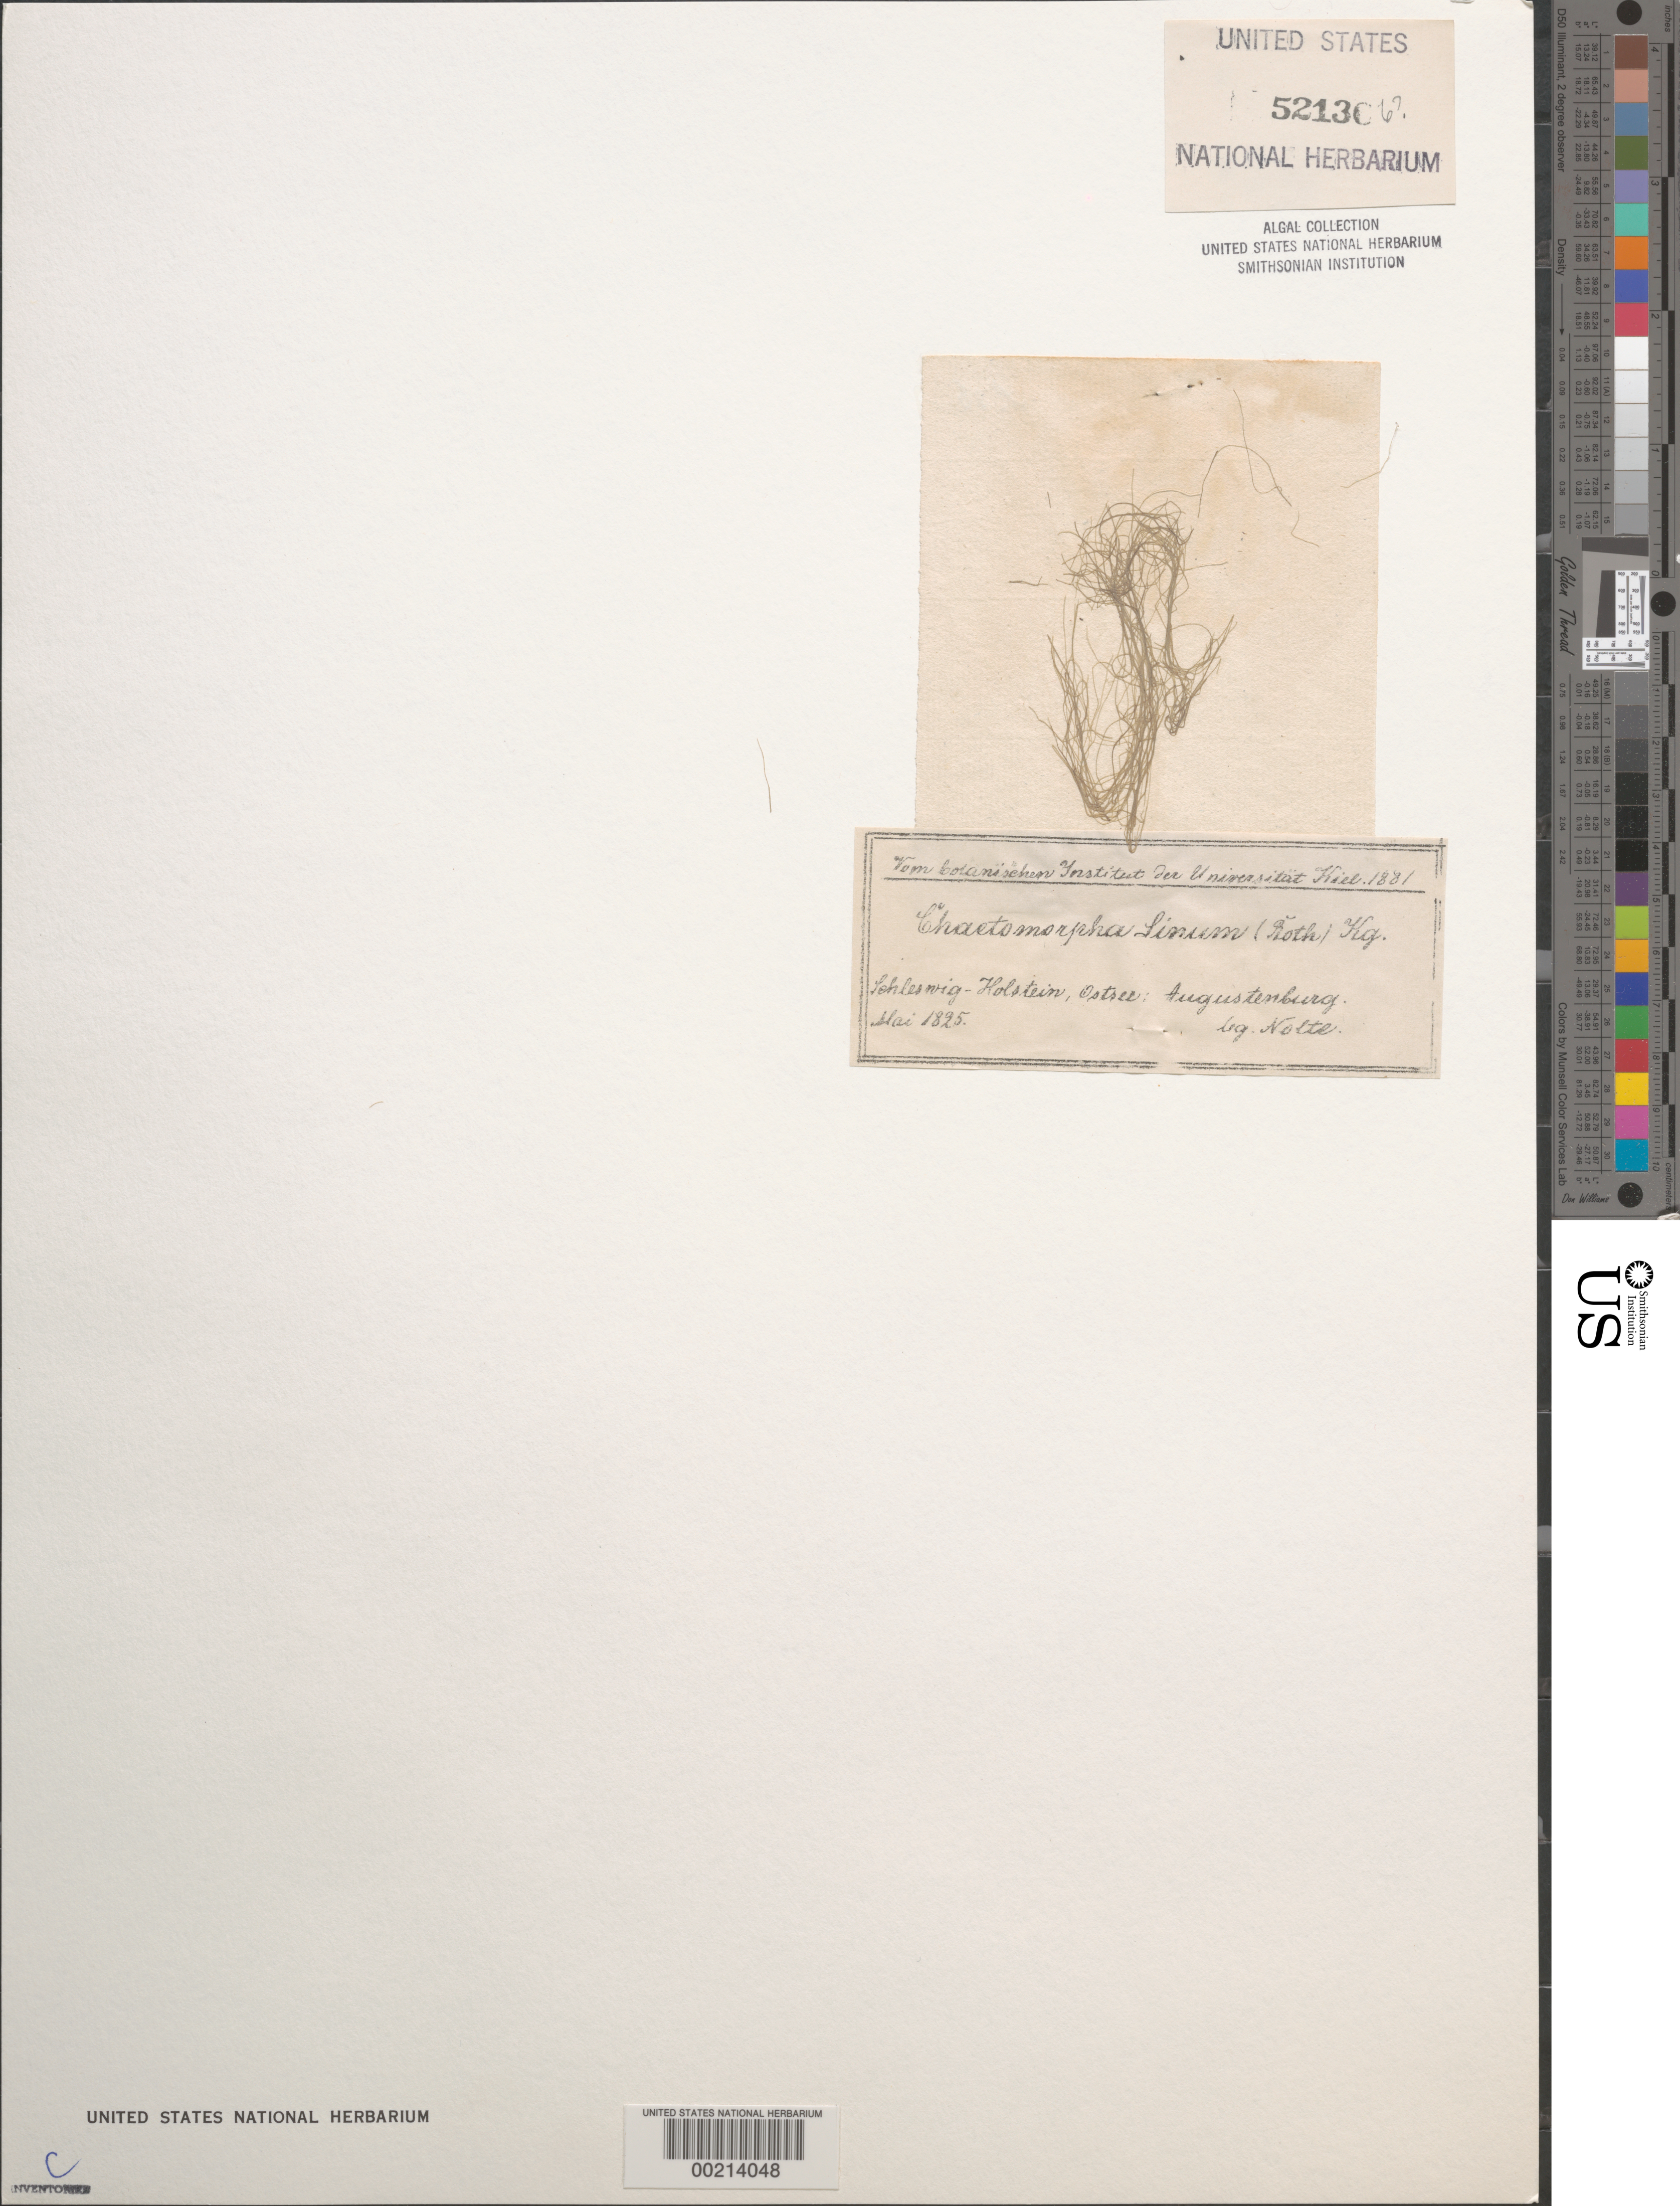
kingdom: Plantae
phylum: Chlorophyta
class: Ulvophyceae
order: Cladophorales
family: Cladophoraceae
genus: Chaetomorpha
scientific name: Chaetomorpha linum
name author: (O.F. Muell.) Kütz.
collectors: Nolte, --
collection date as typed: May 1825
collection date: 1825-05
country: Germany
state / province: Schleswig-Holstein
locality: Augustenburg, Baltic Sea (Ostsee)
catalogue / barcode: US 52136